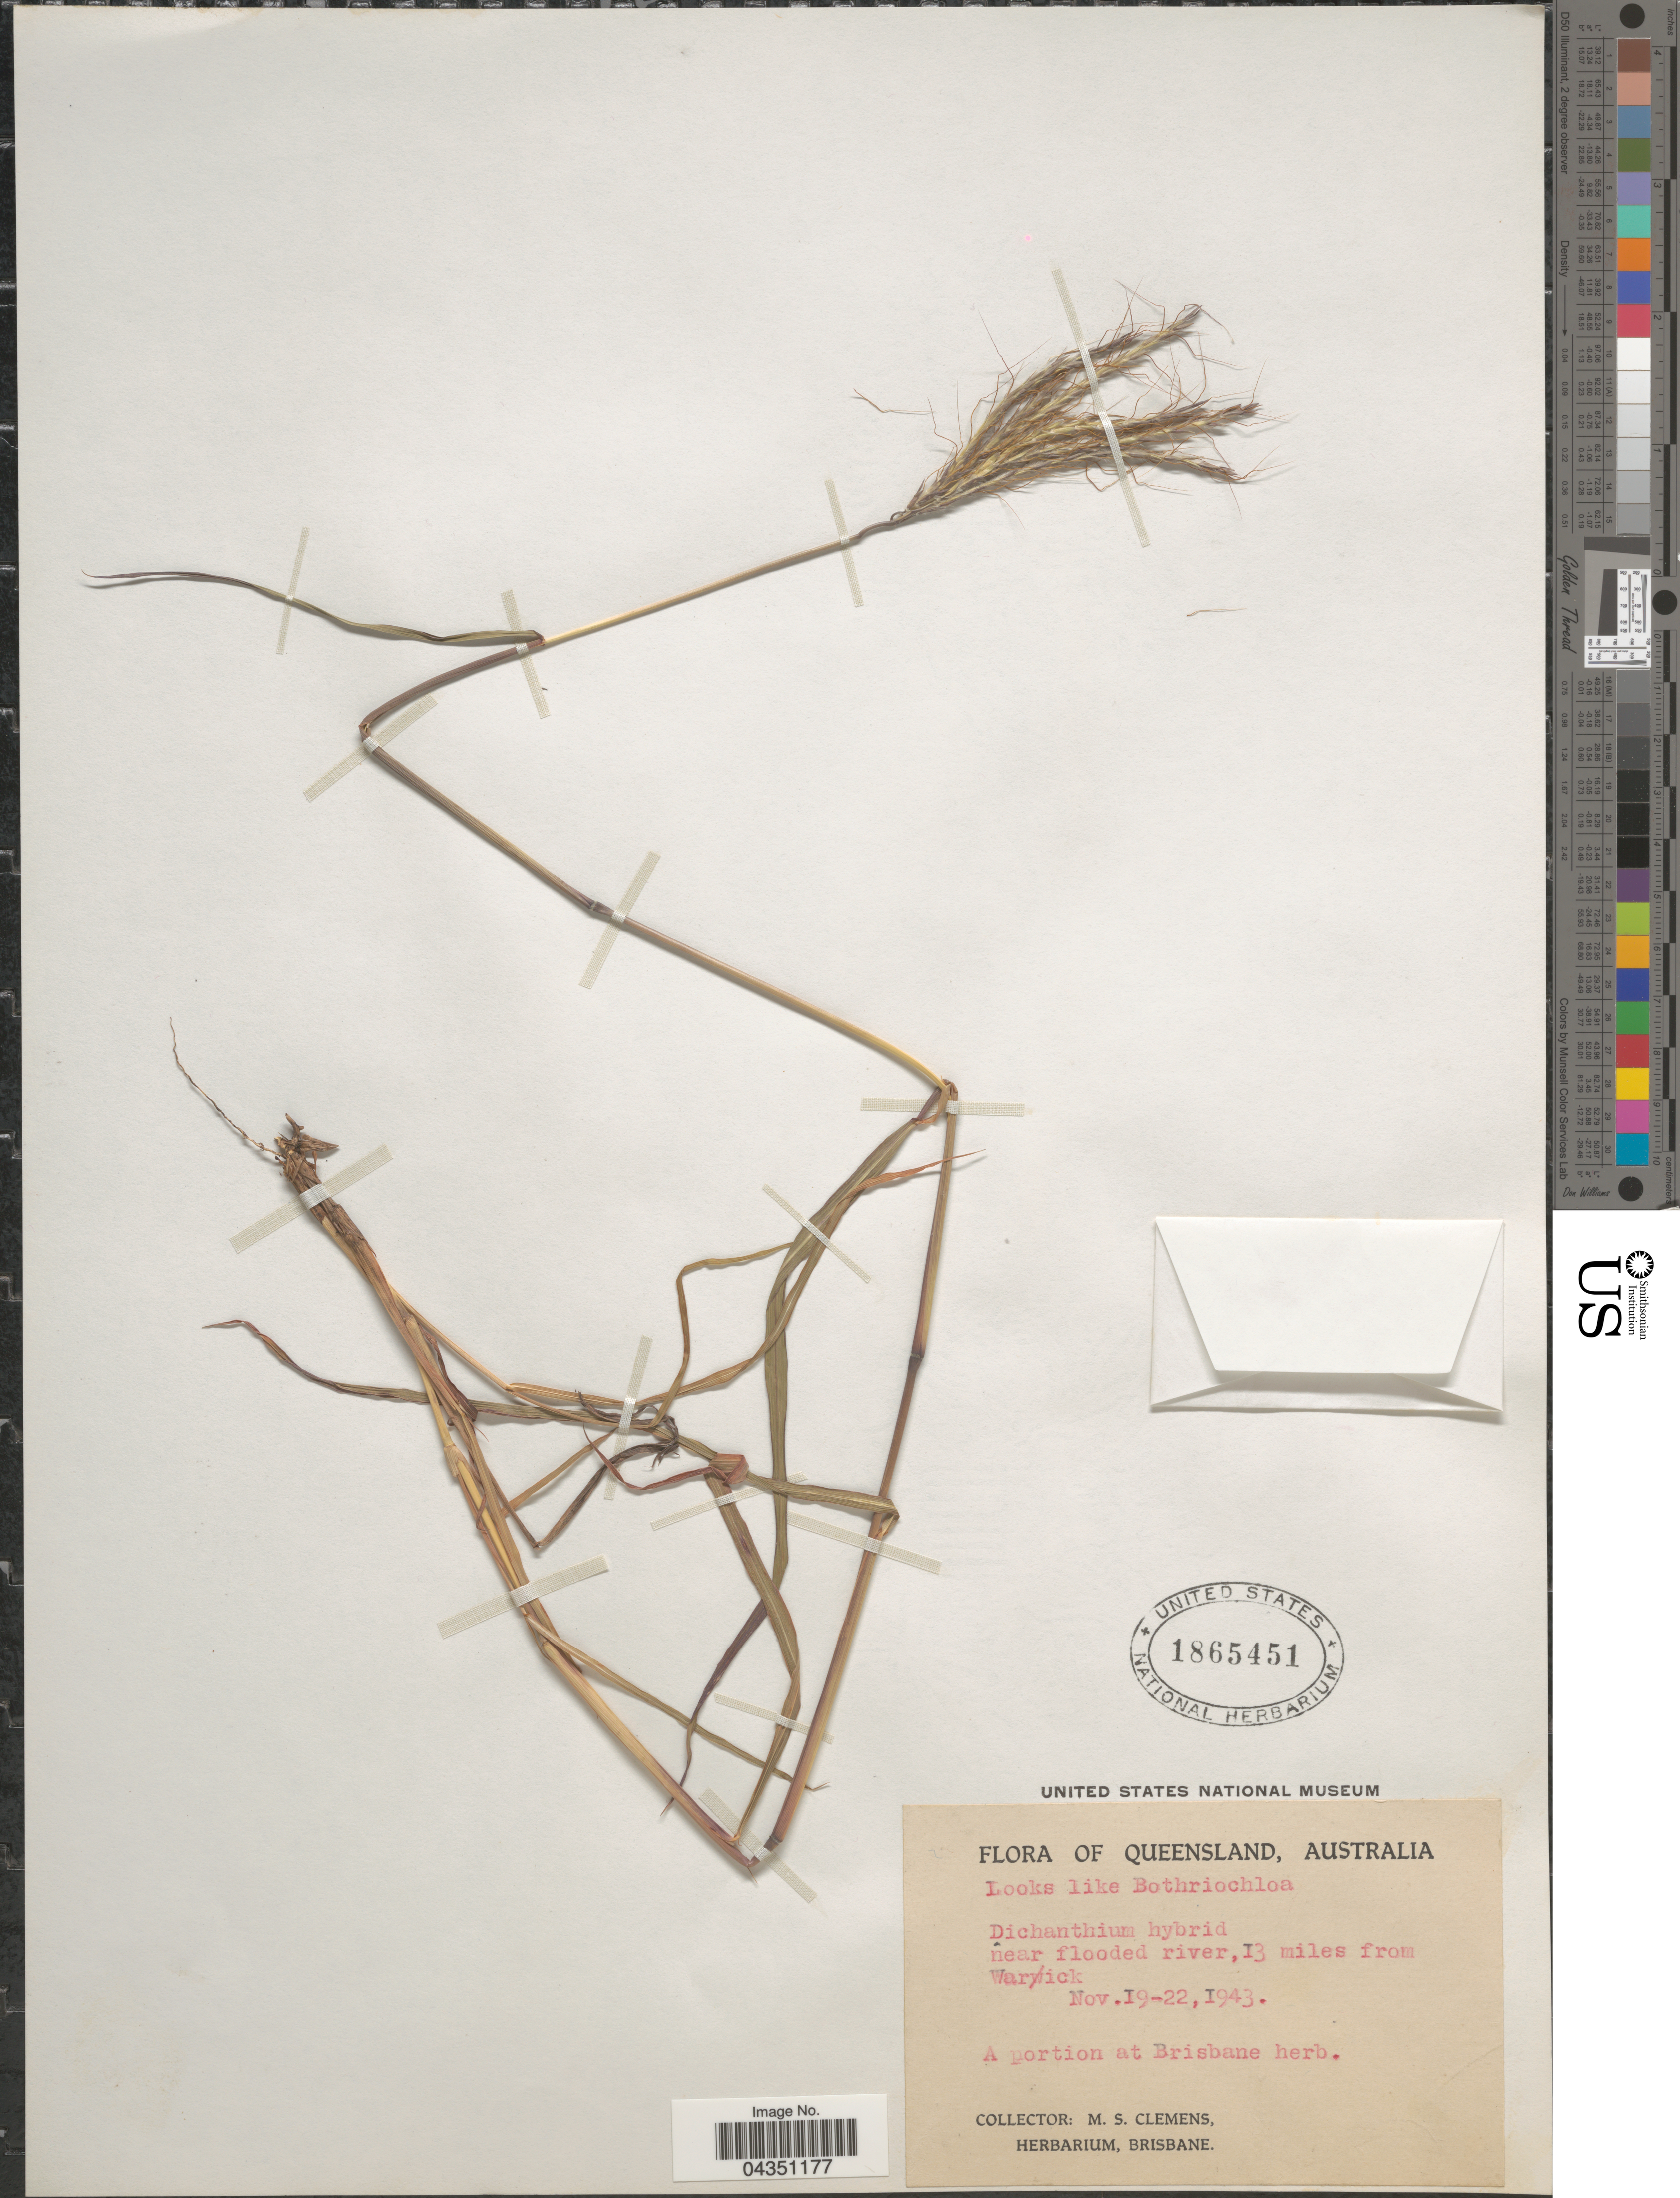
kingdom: Plantae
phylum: Tracheophyta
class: Liliopsida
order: Poales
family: Poaceae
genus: Dichanthium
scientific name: Dichanthium sp.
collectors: M. S. Clemens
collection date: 1943-11-19/1943-11-22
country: Australia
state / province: Queensland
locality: Near flooded river,13 miles from Warick.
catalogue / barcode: US 1865451